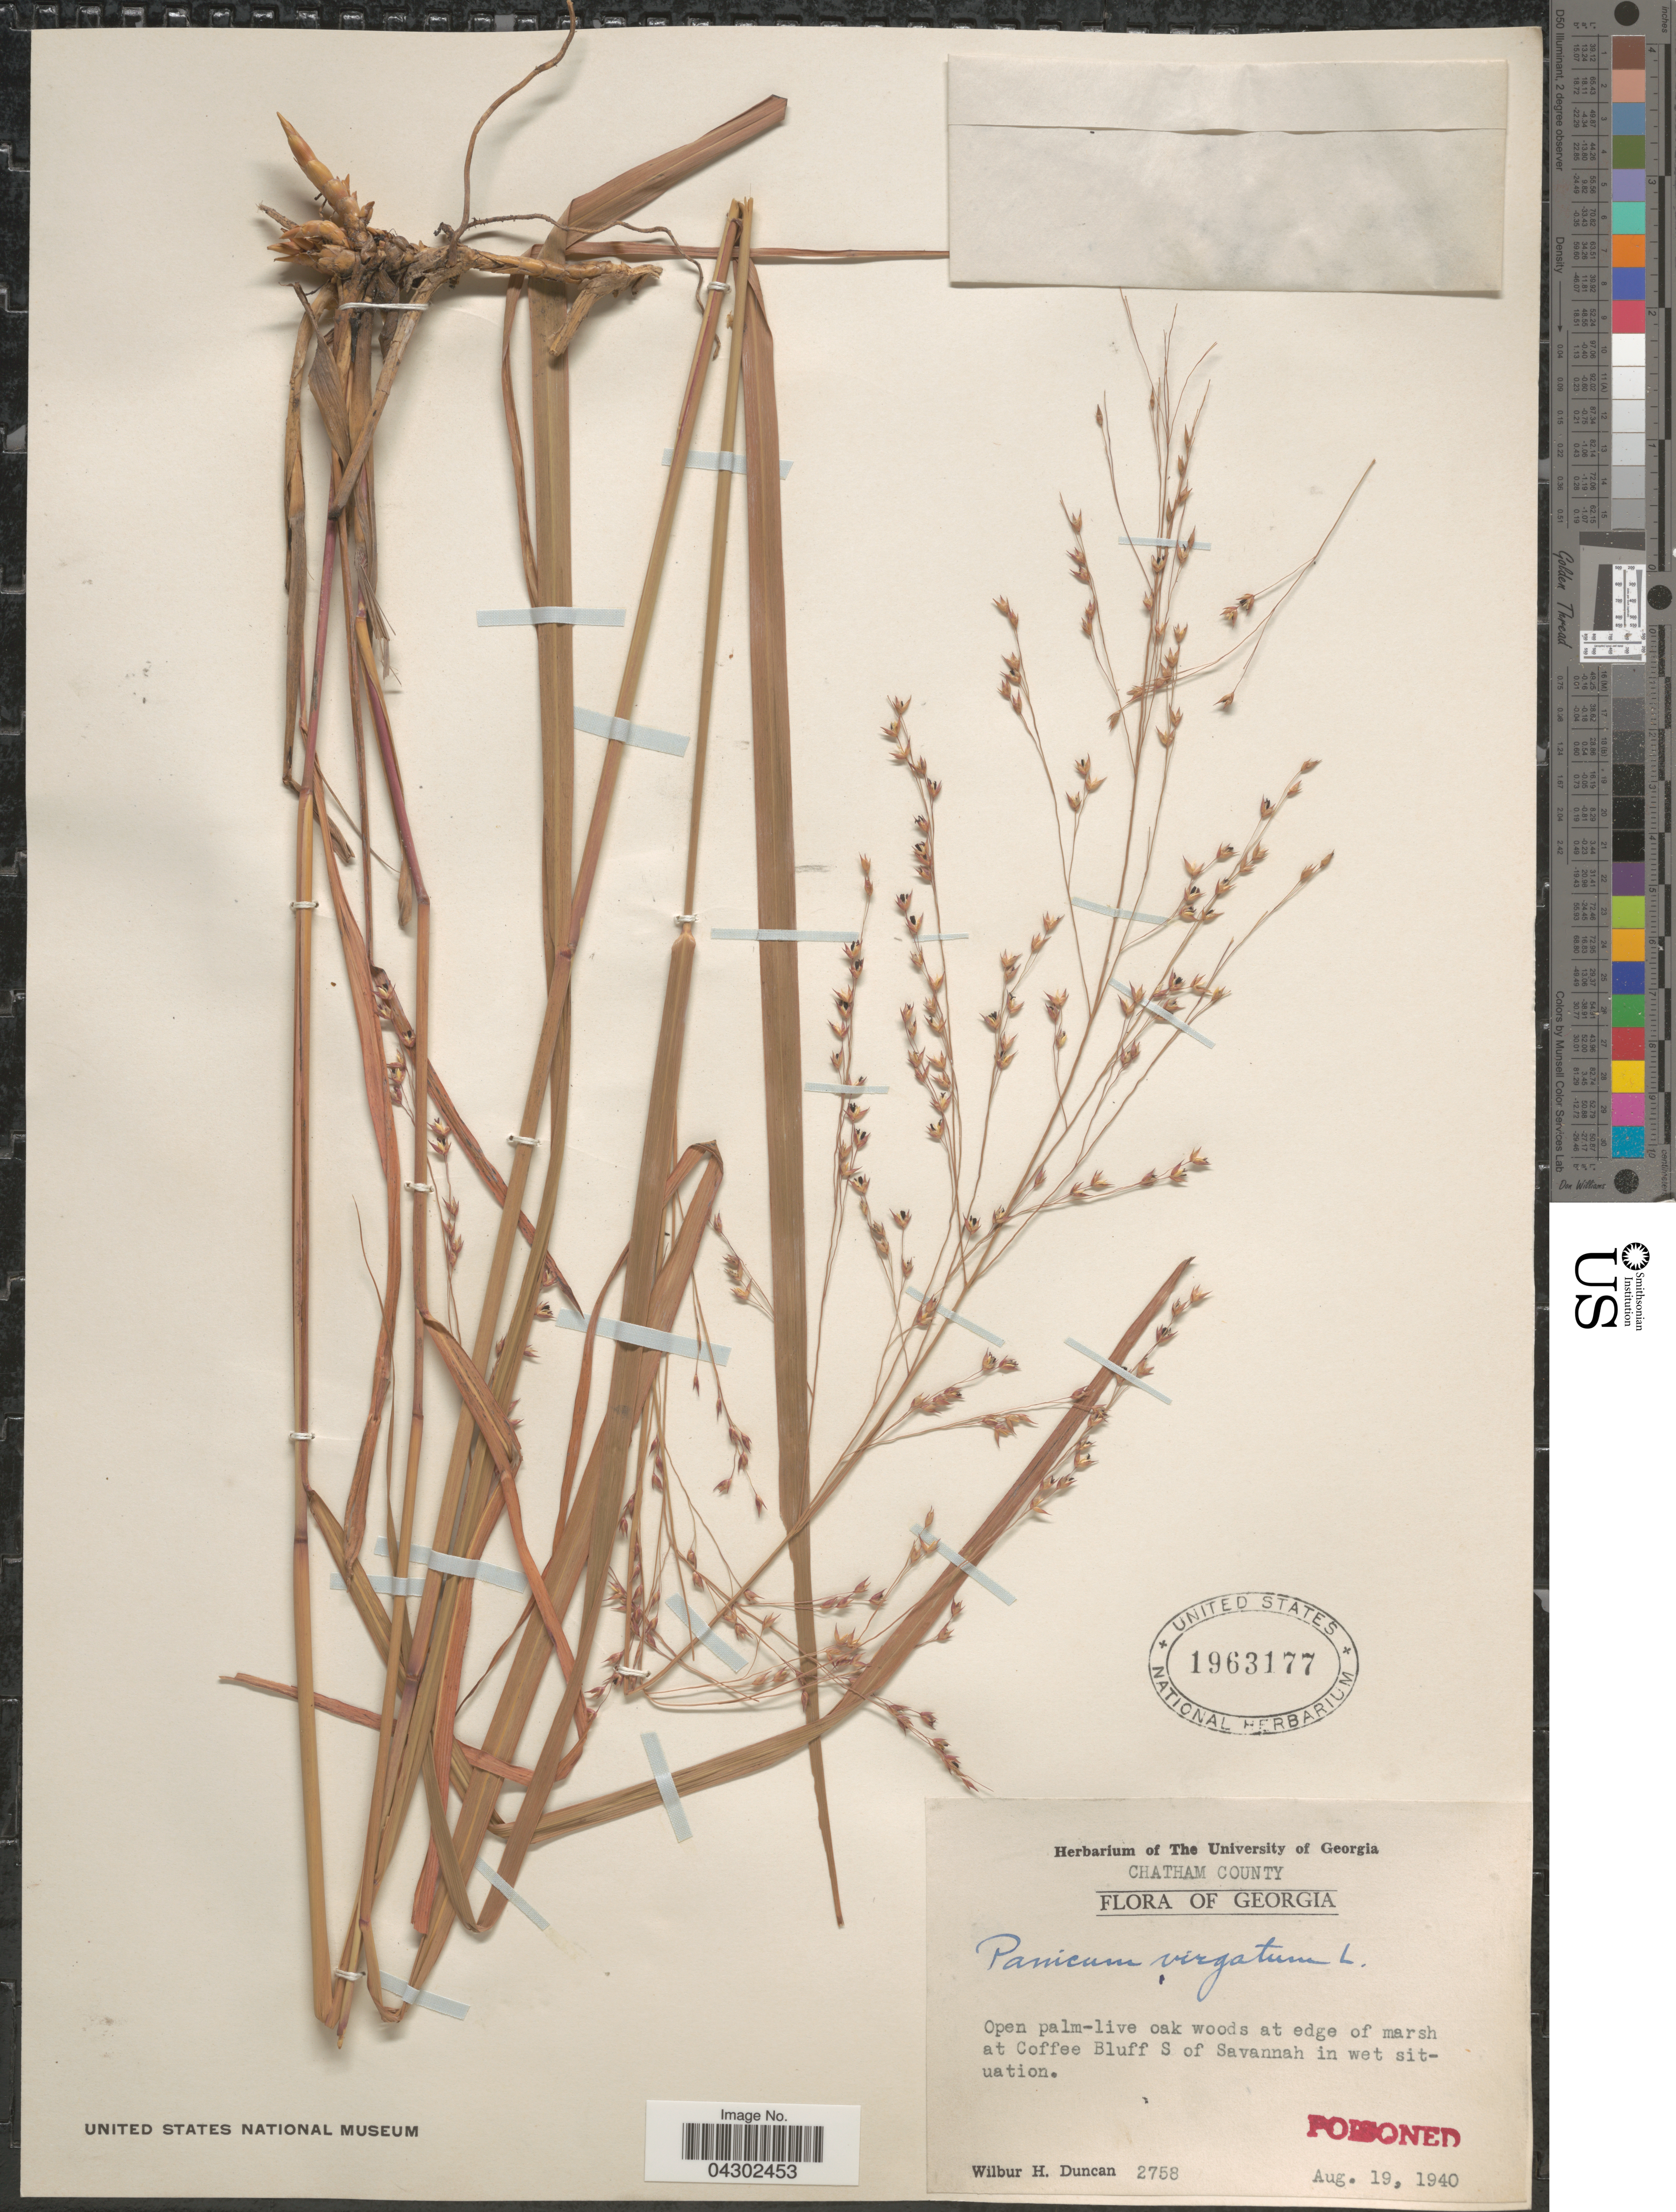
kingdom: Plantae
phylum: Tracheophyta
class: Liliopsida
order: Poales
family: Poaceae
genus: Panicum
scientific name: Panicum virgatum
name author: L.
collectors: W. H. Duncan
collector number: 2758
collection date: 1940-08-19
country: United States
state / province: Georgia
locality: Chatham County. Open palm-live oak woods at edge of marsh at Coffee Bluff S of Savannah in wet situation.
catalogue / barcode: US 1963177